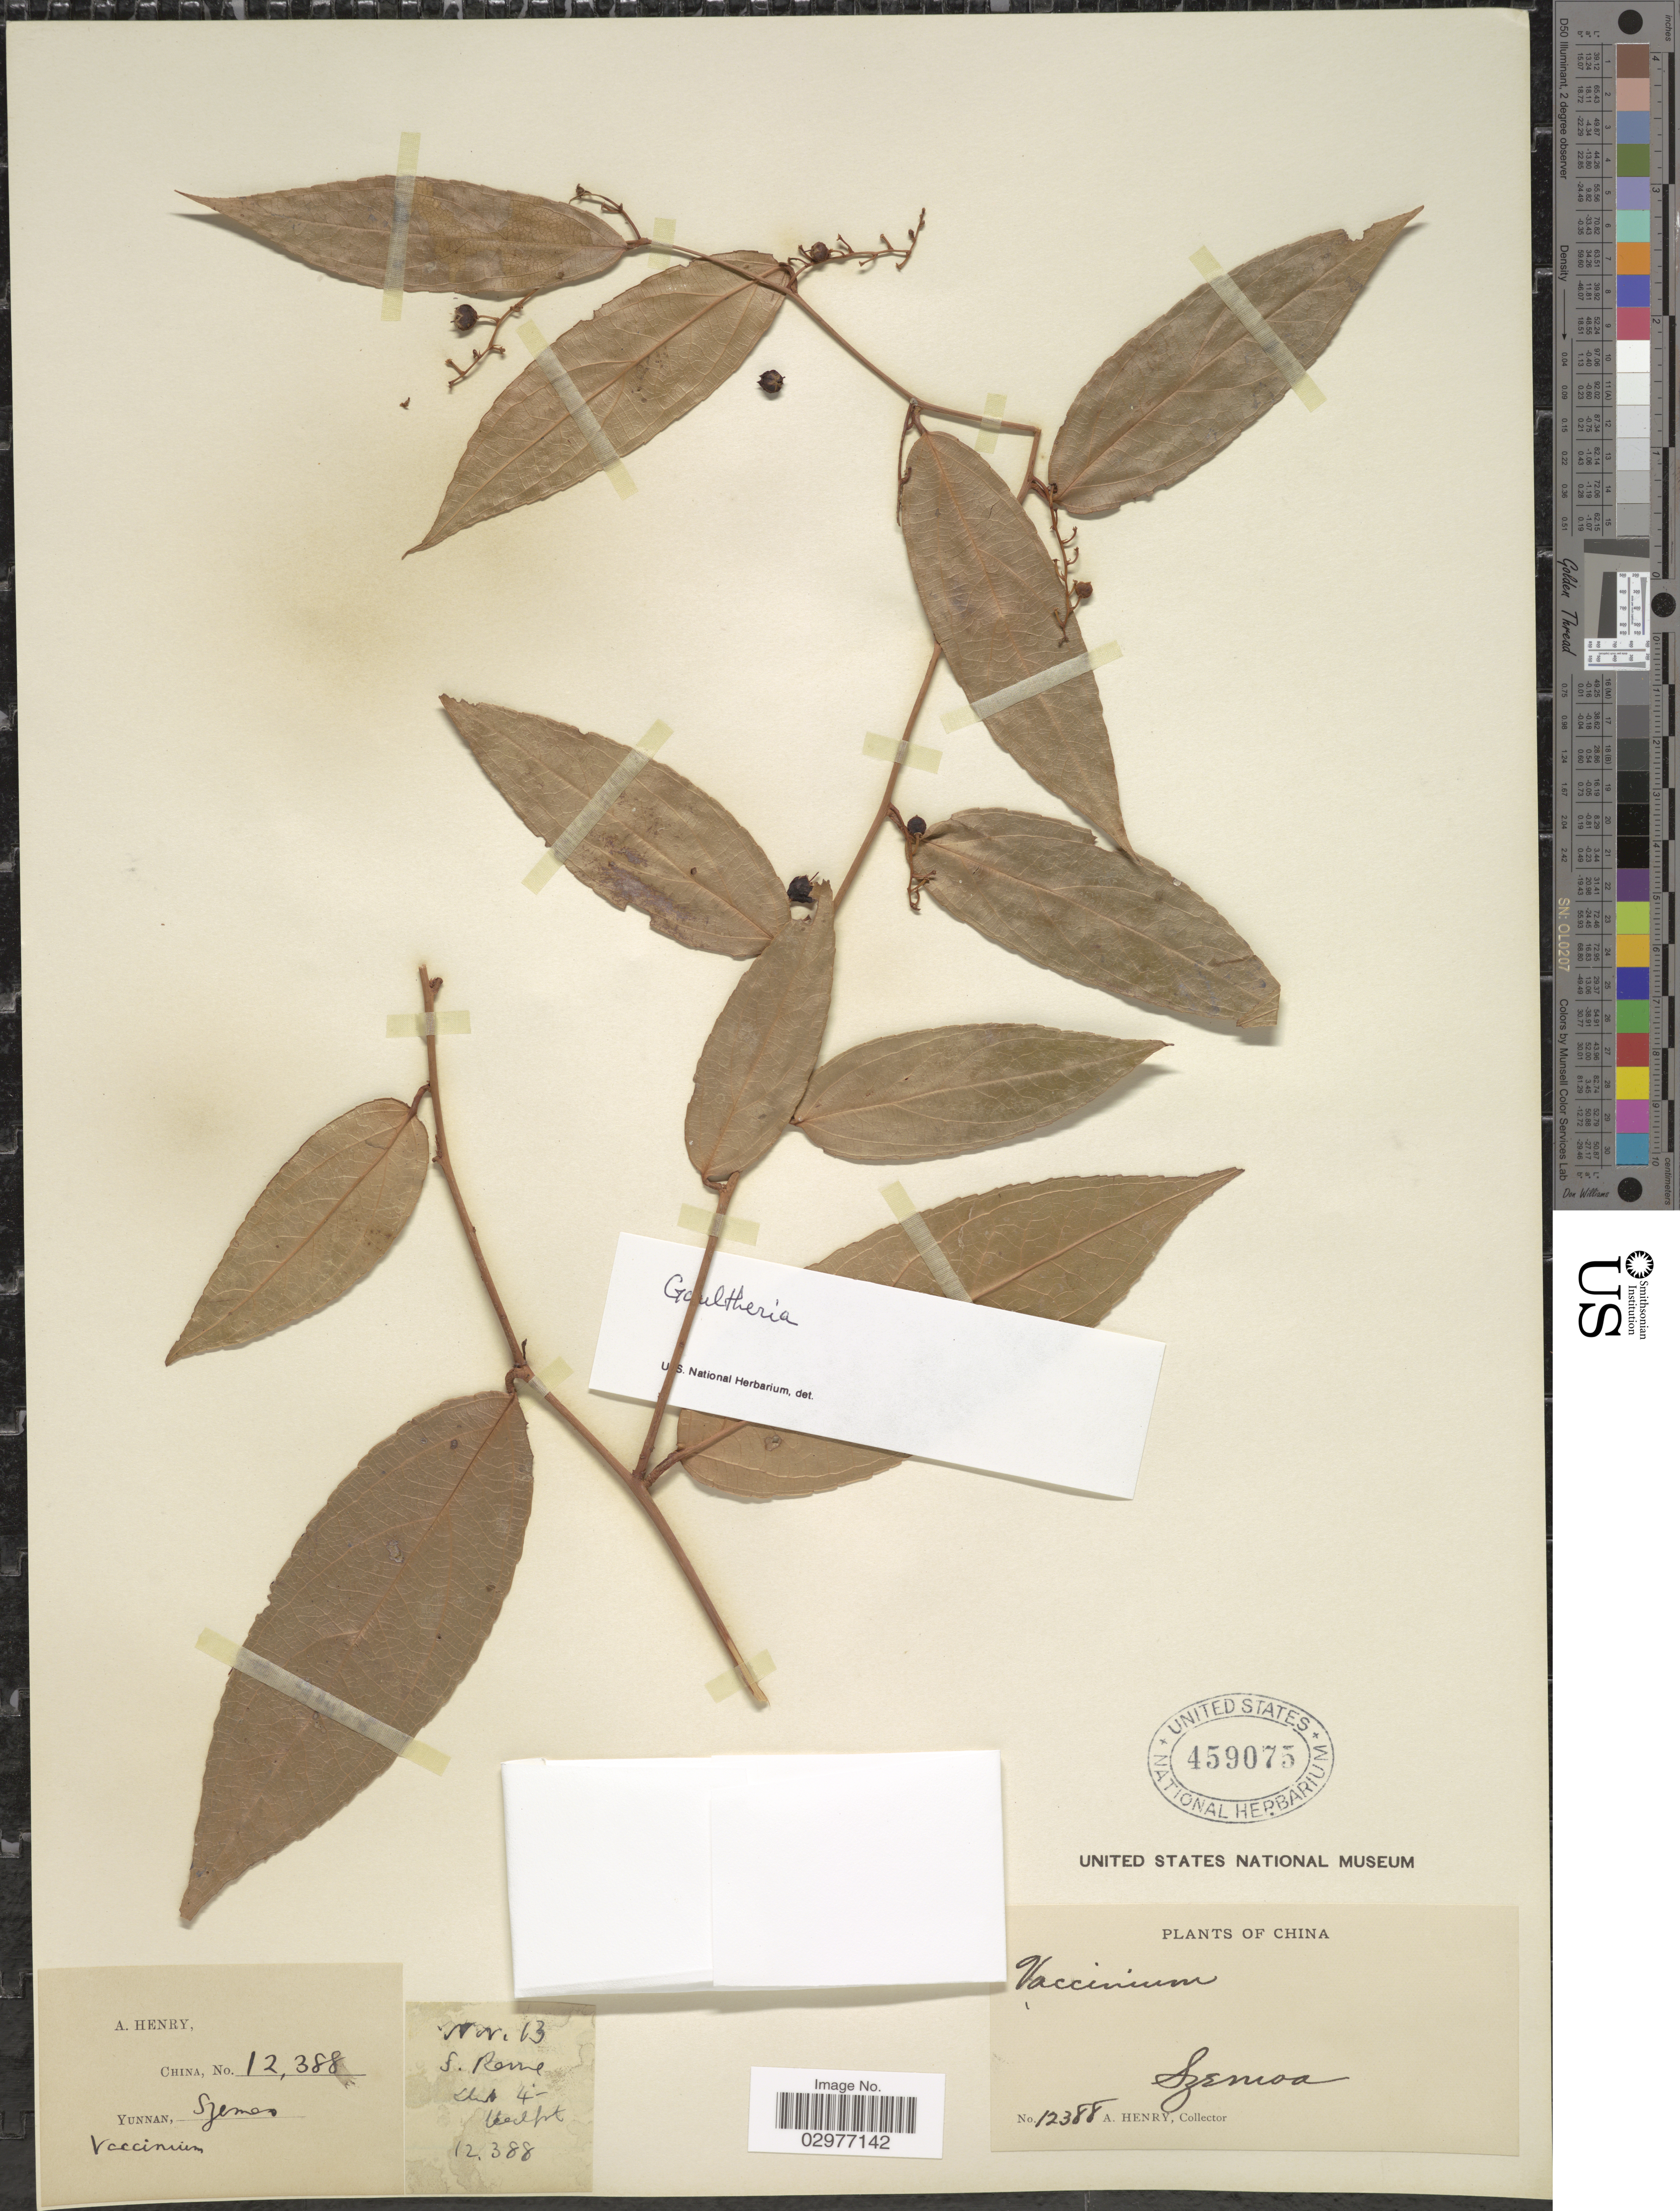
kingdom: Plantae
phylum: Tracheophyta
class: Magnoliopsida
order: Ericales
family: Ericaceae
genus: Gaultheria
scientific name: Gaultheria sp.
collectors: A. Henry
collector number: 12388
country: China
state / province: Yunnan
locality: Szemoa.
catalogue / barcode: US 459075